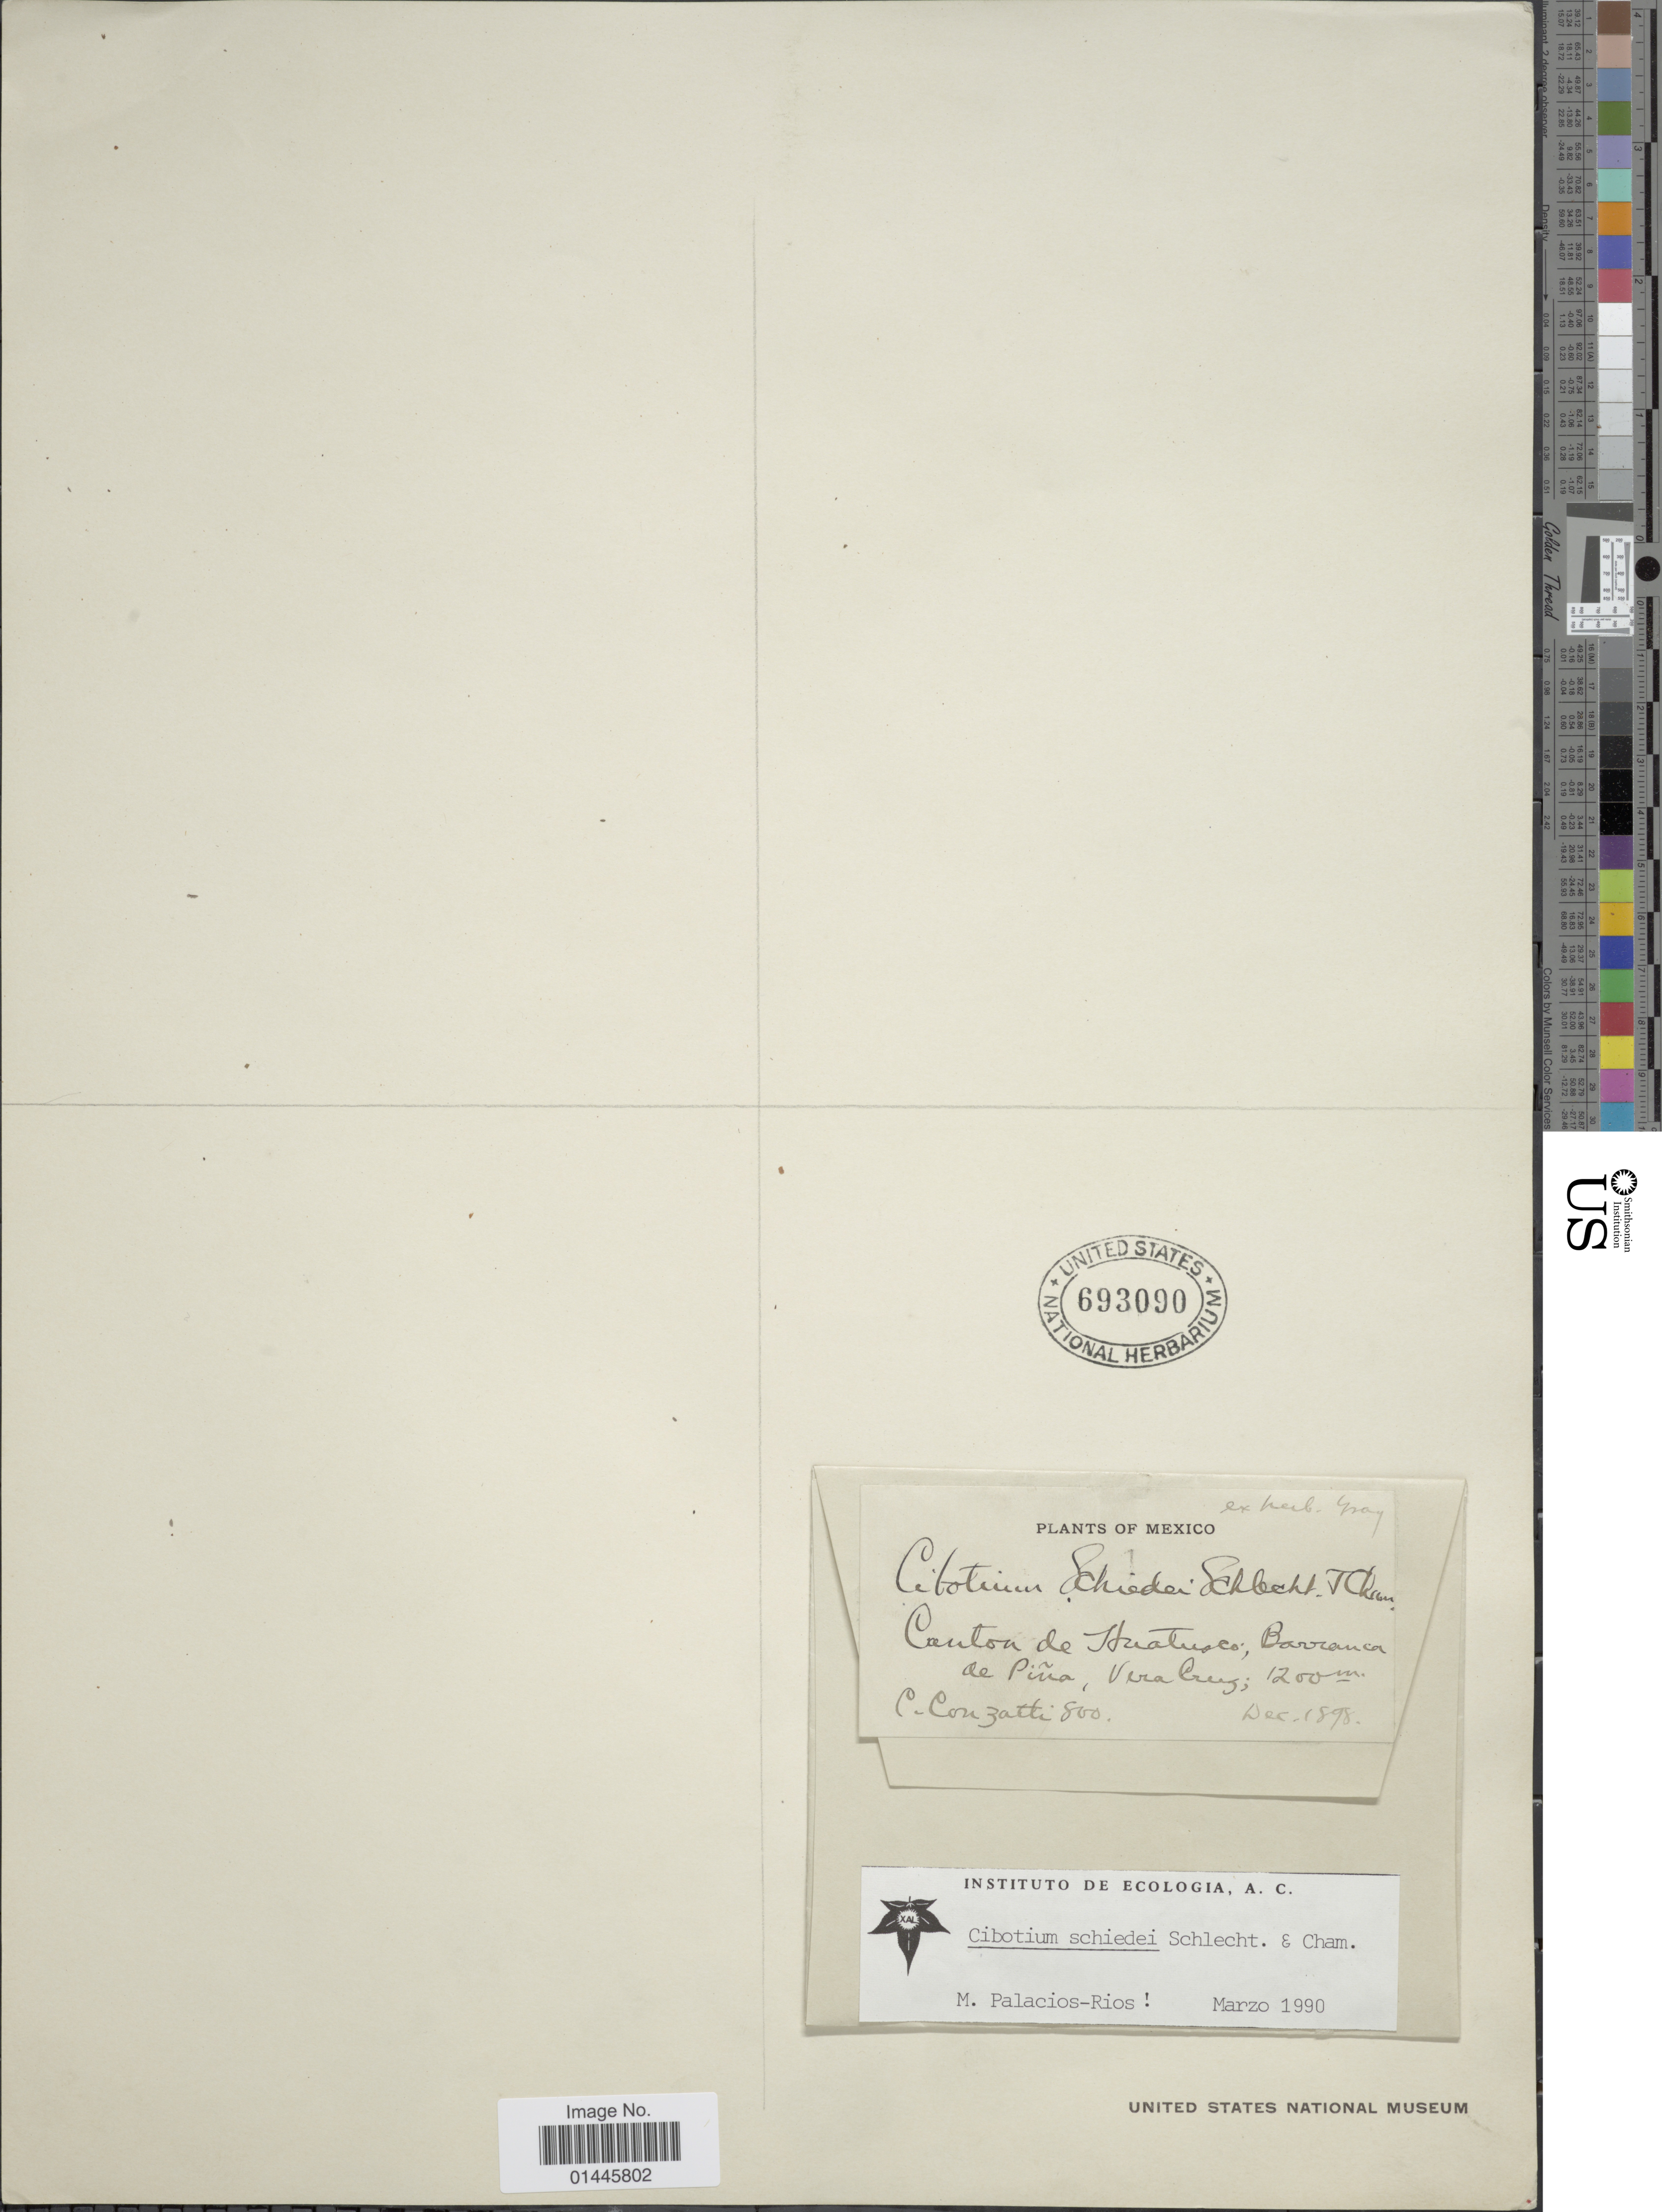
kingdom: Plantae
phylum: Tracheophyta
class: Polypodiopsida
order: Cyatheales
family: Cibotiaceae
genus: Cibotium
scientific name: Cibotium schiedei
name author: Schltdl. & Cham.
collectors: C. Conzatti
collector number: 800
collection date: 1898-12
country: Mexico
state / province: Veracruz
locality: Canton de Hautusco; Barranca de Pina, Vera Cruz.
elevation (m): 1200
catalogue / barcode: US 693090